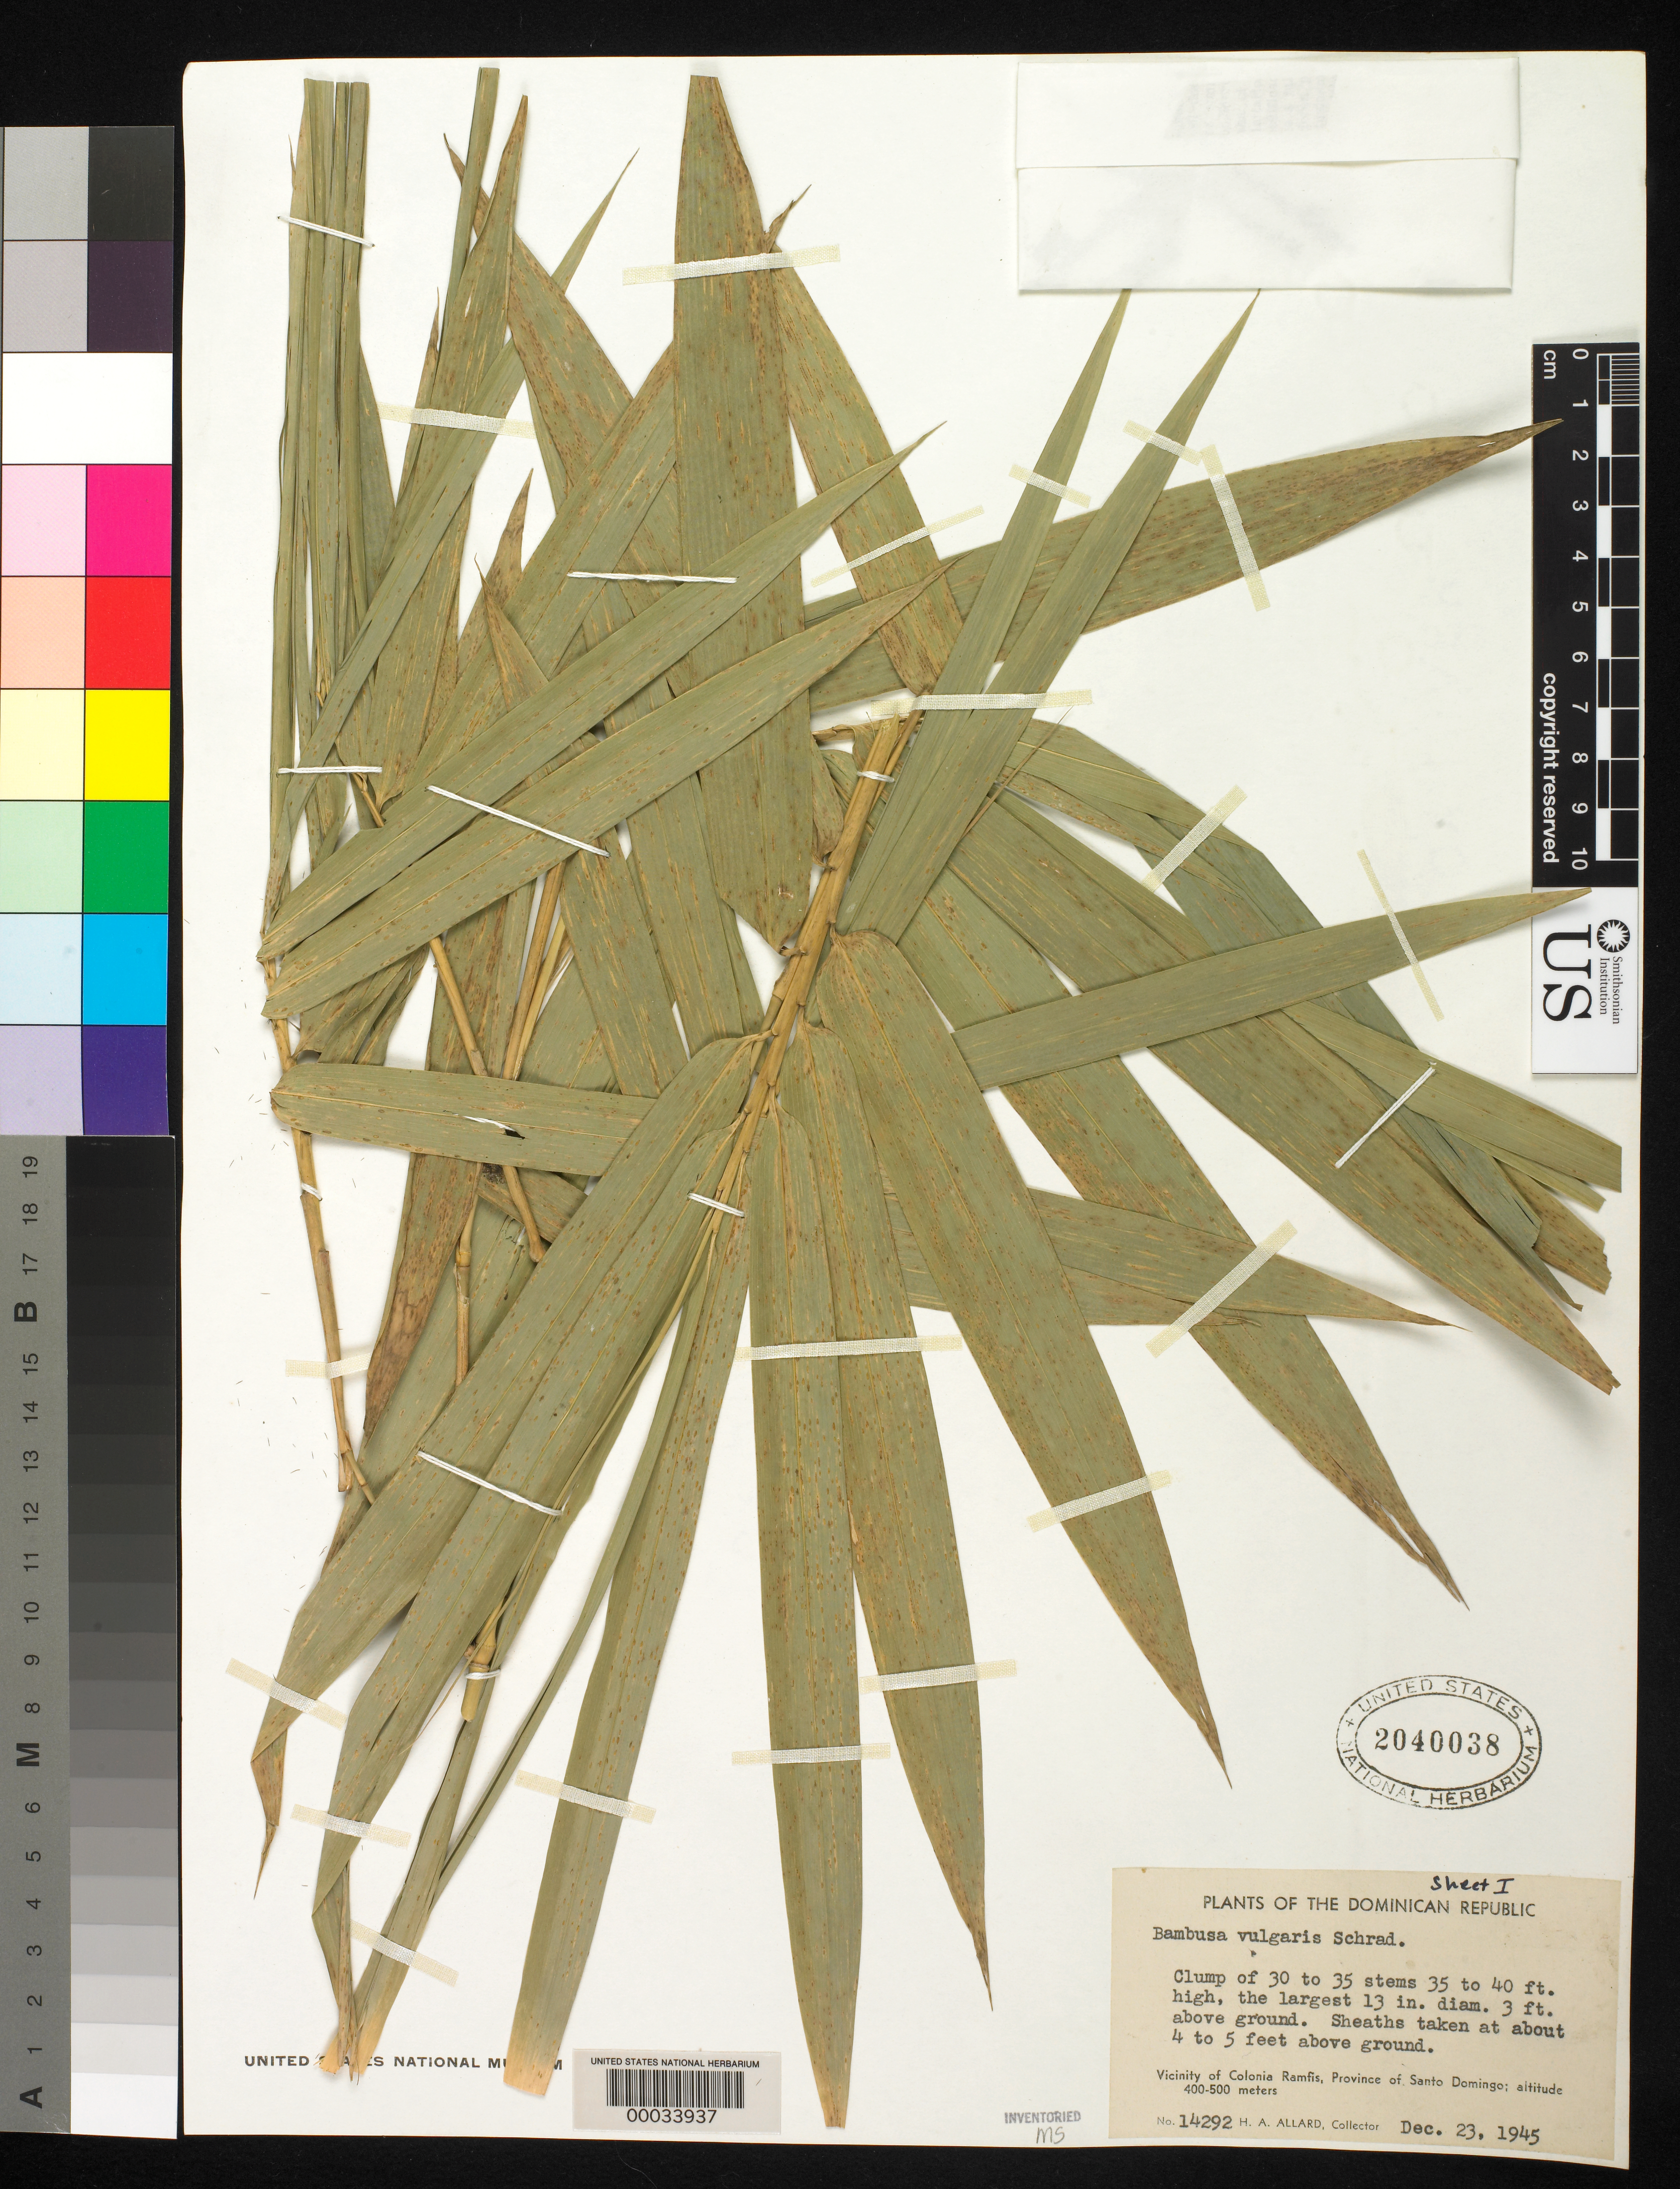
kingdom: Plantae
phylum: Tracheophyta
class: Liliopsida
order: Poales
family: Poaceae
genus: Bambusa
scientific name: Bambusa vulgaris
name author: Schrad. ex J.C. Wendl.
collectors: H. A. Allard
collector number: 14292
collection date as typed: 23 Dec 1945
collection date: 1945-12-23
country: Dominican Republic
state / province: Distrito Nacional / San Cristóbal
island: Hispaniola Island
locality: Colonia ramfis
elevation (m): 400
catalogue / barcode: US 2040038